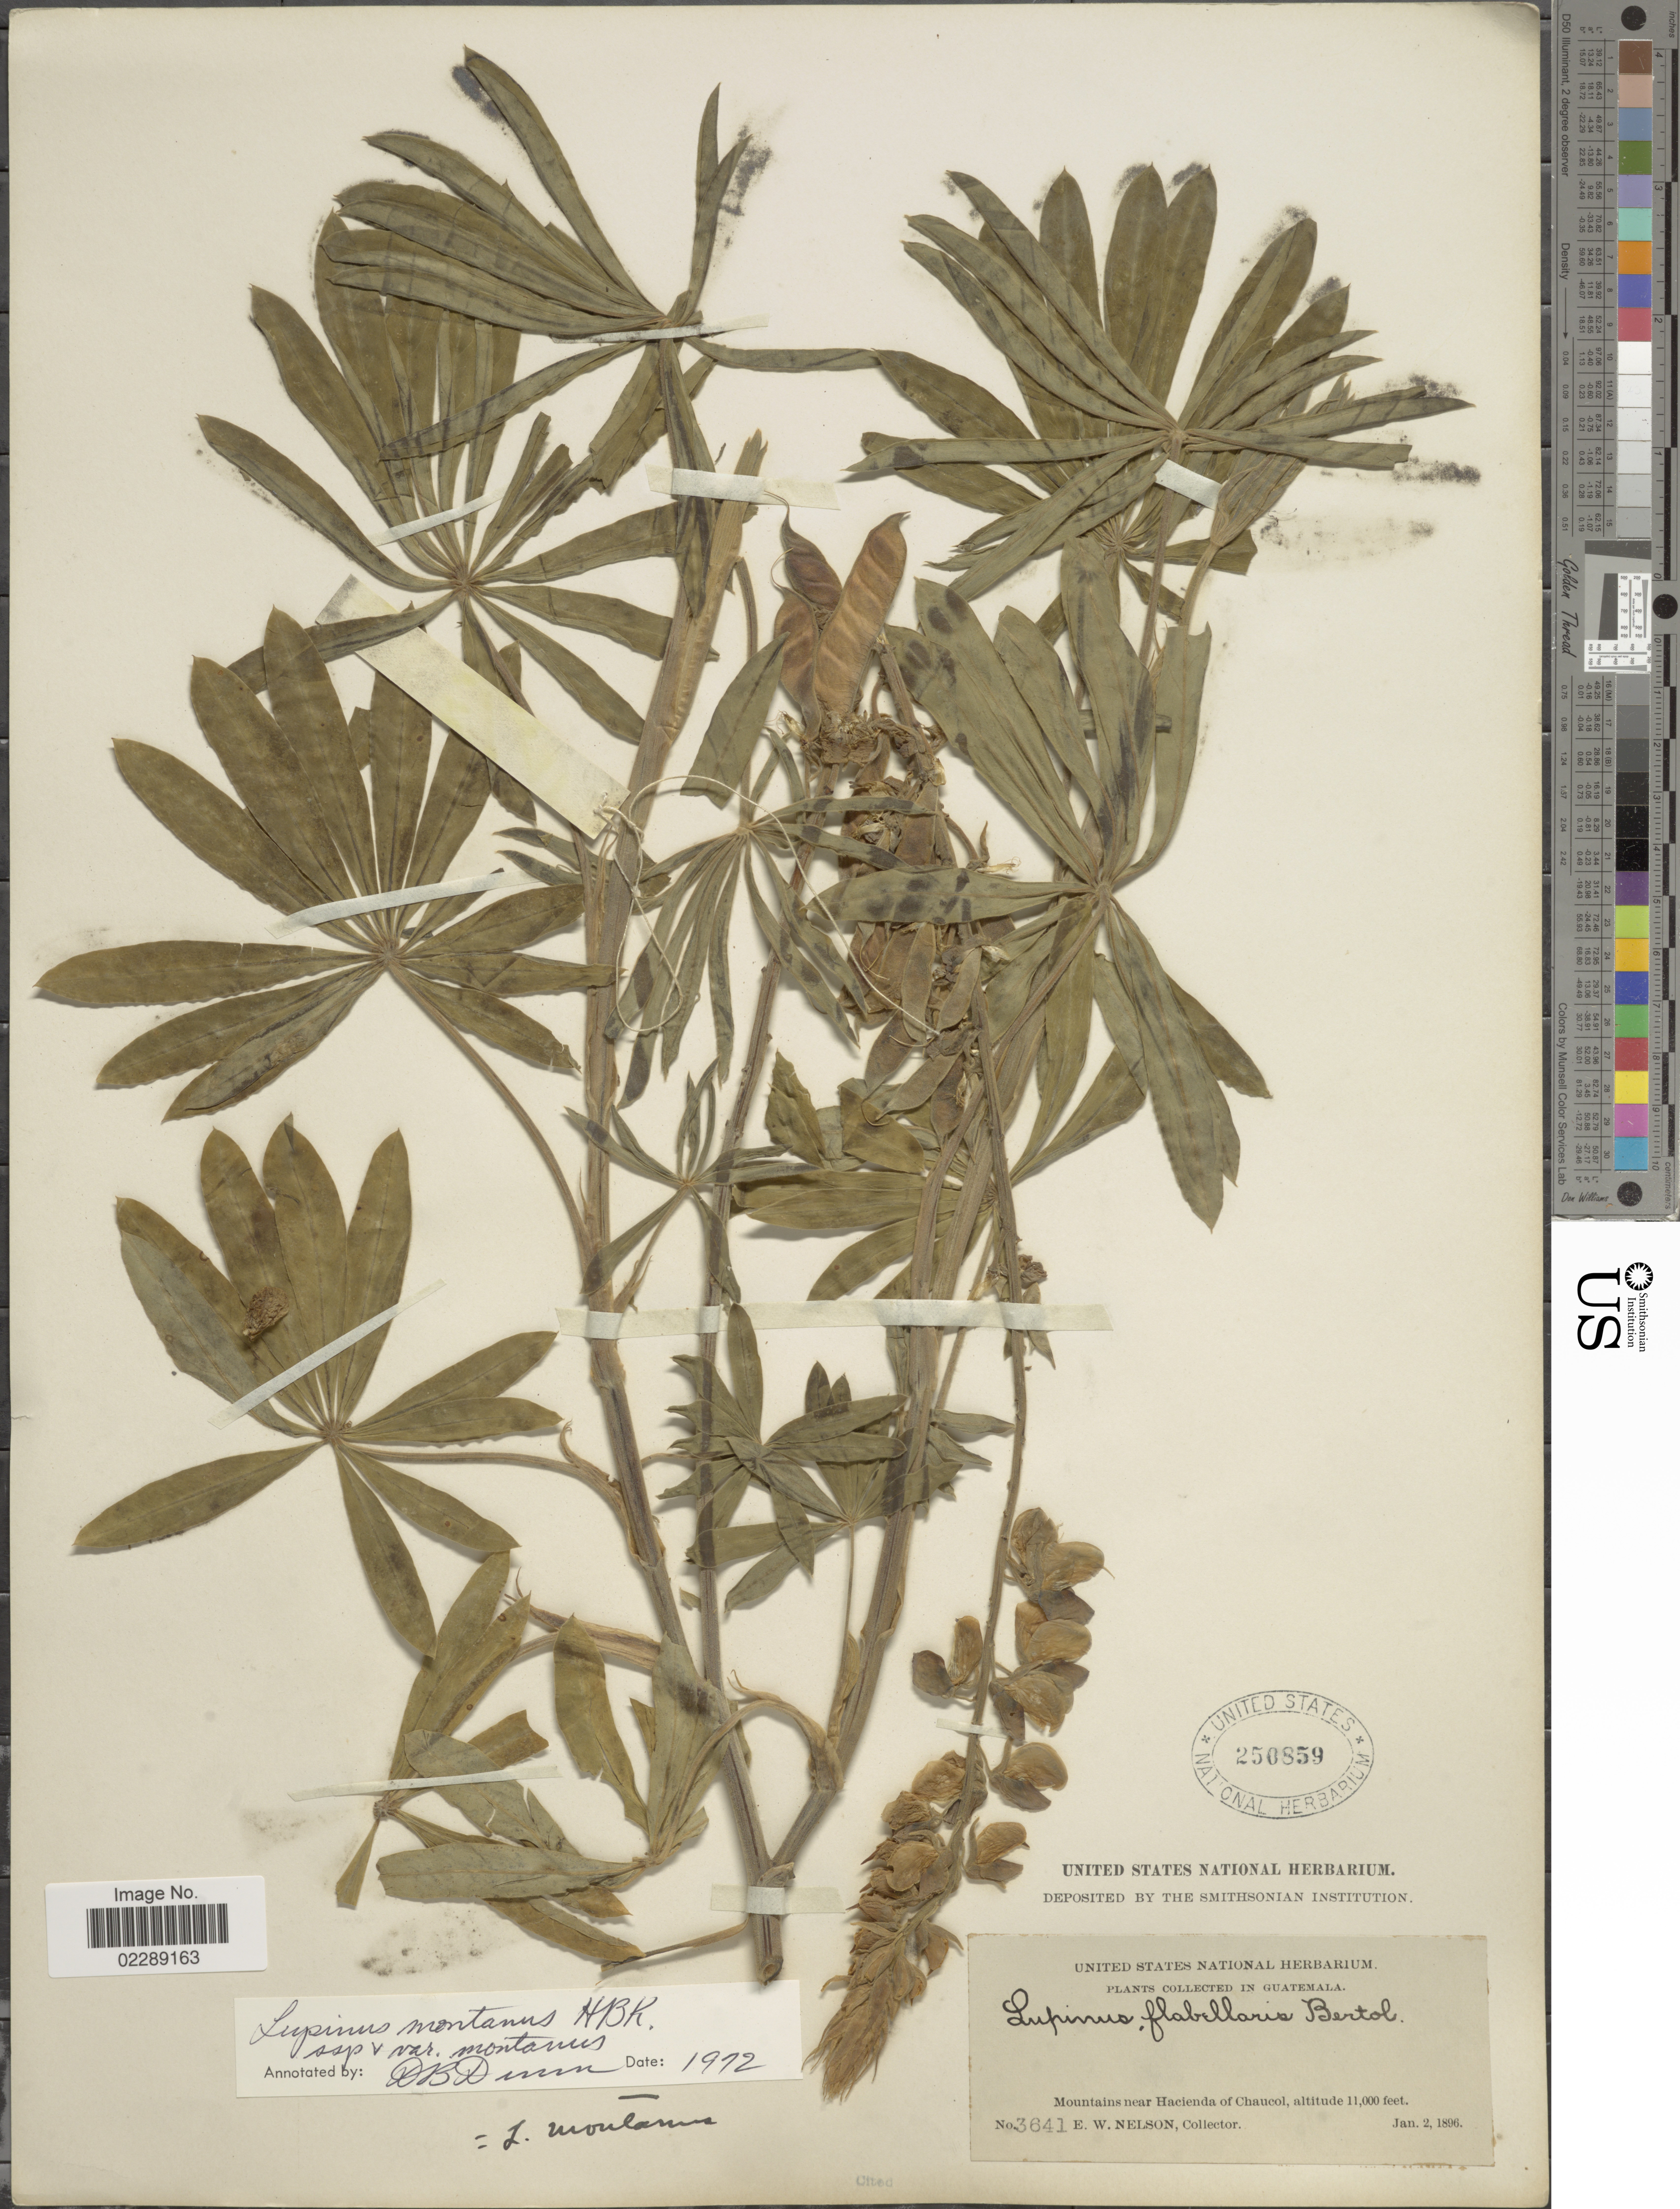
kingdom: Plantae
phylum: Tracheophyta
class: Magnoliopsida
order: Fabales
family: Fabaceae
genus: Lupinus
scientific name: Lupinus montanus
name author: Kunth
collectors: E. W. Nelson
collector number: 3641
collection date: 1896-01-02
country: Guatemala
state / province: Guatemala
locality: Mountains near Hacienda of Chaucol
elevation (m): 3353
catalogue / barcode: US 250859